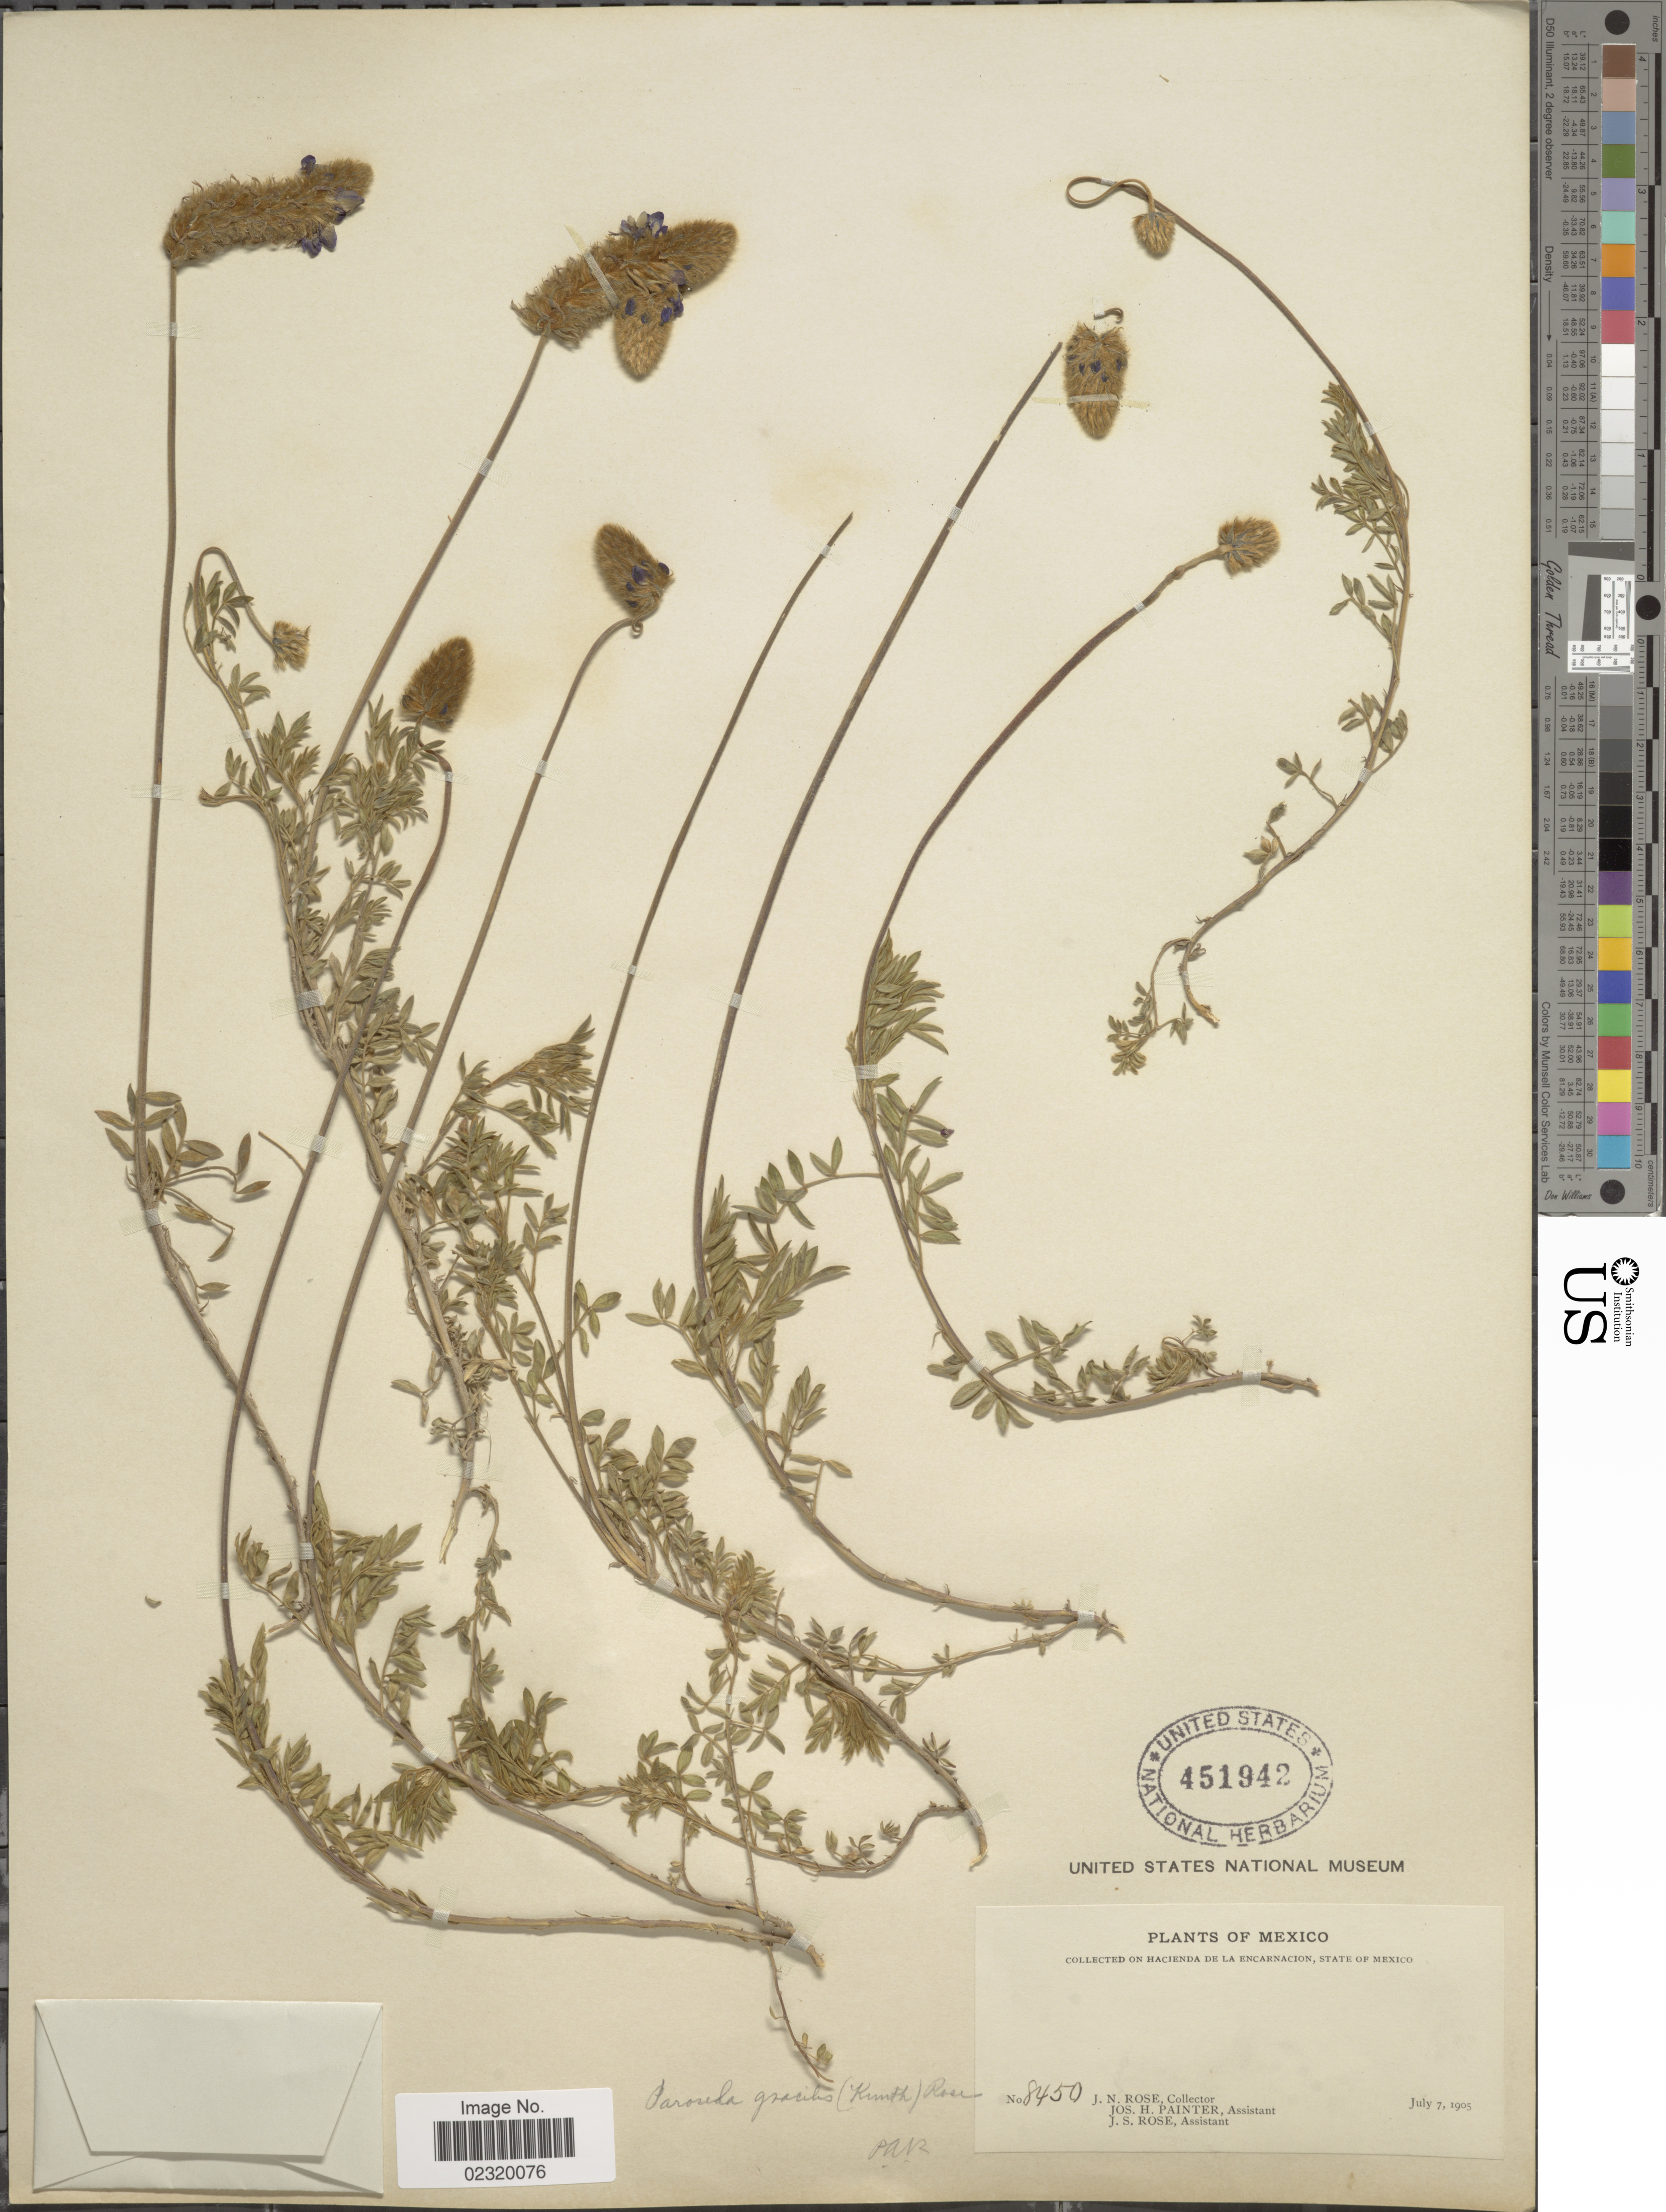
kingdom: Plantae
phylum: Tracheophyta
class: Magnoliopsida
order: Fabales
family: Fabaceae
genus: Dalea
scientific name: Dalea sericea var. sericea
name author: Lag.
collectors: J. N. Rose, J. H. Painter & J. S. Rose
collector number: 8450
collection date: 1905-07-07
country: Mexico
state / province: México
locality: Hacienda de La Encarnacion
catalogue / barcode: US 451942